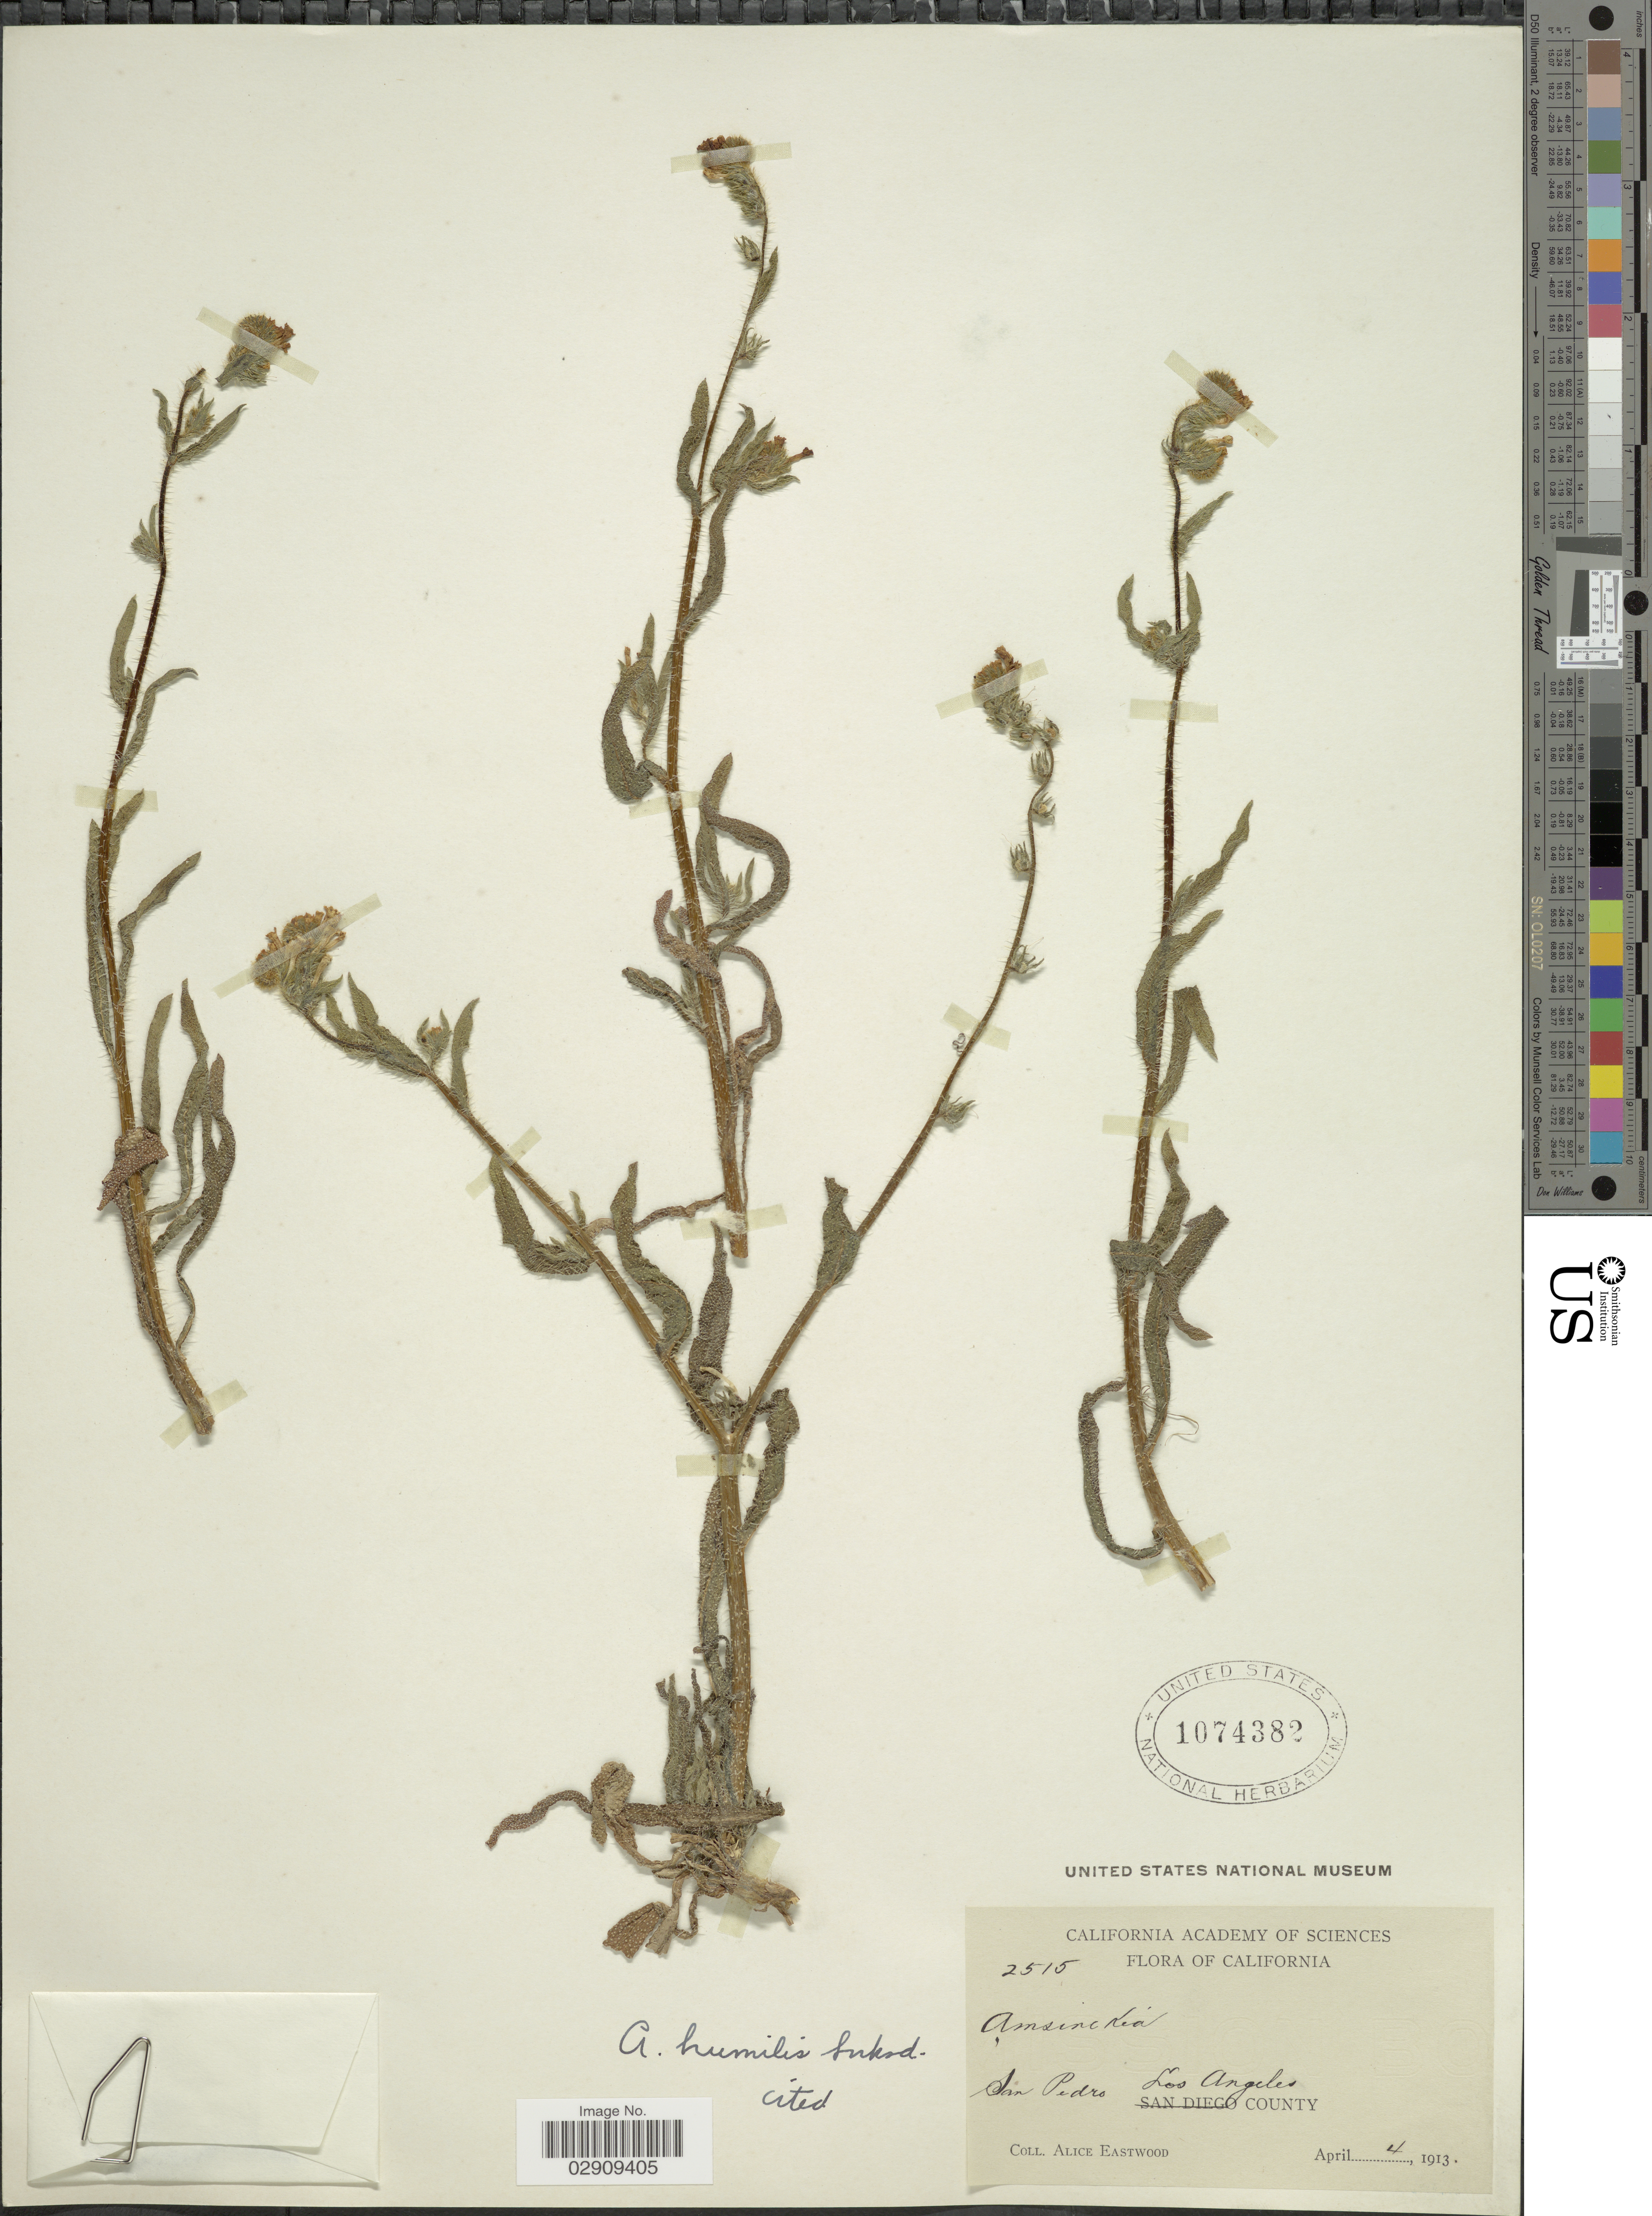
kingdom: Plantae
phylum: Tracheophyta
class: Magnoliopsida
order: Boraginales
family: Boraginaceae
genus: Amsinckia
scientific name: Amsinckia menziesii var. intermedia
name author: (Fisch. & C.A. Mey.) Ganders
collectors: A. Eastwood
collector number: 2515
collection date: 1913-04-04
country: United States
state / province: California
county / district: Los Angeles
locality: San Pedro. Los Angeles County.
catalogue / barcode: US 1074382